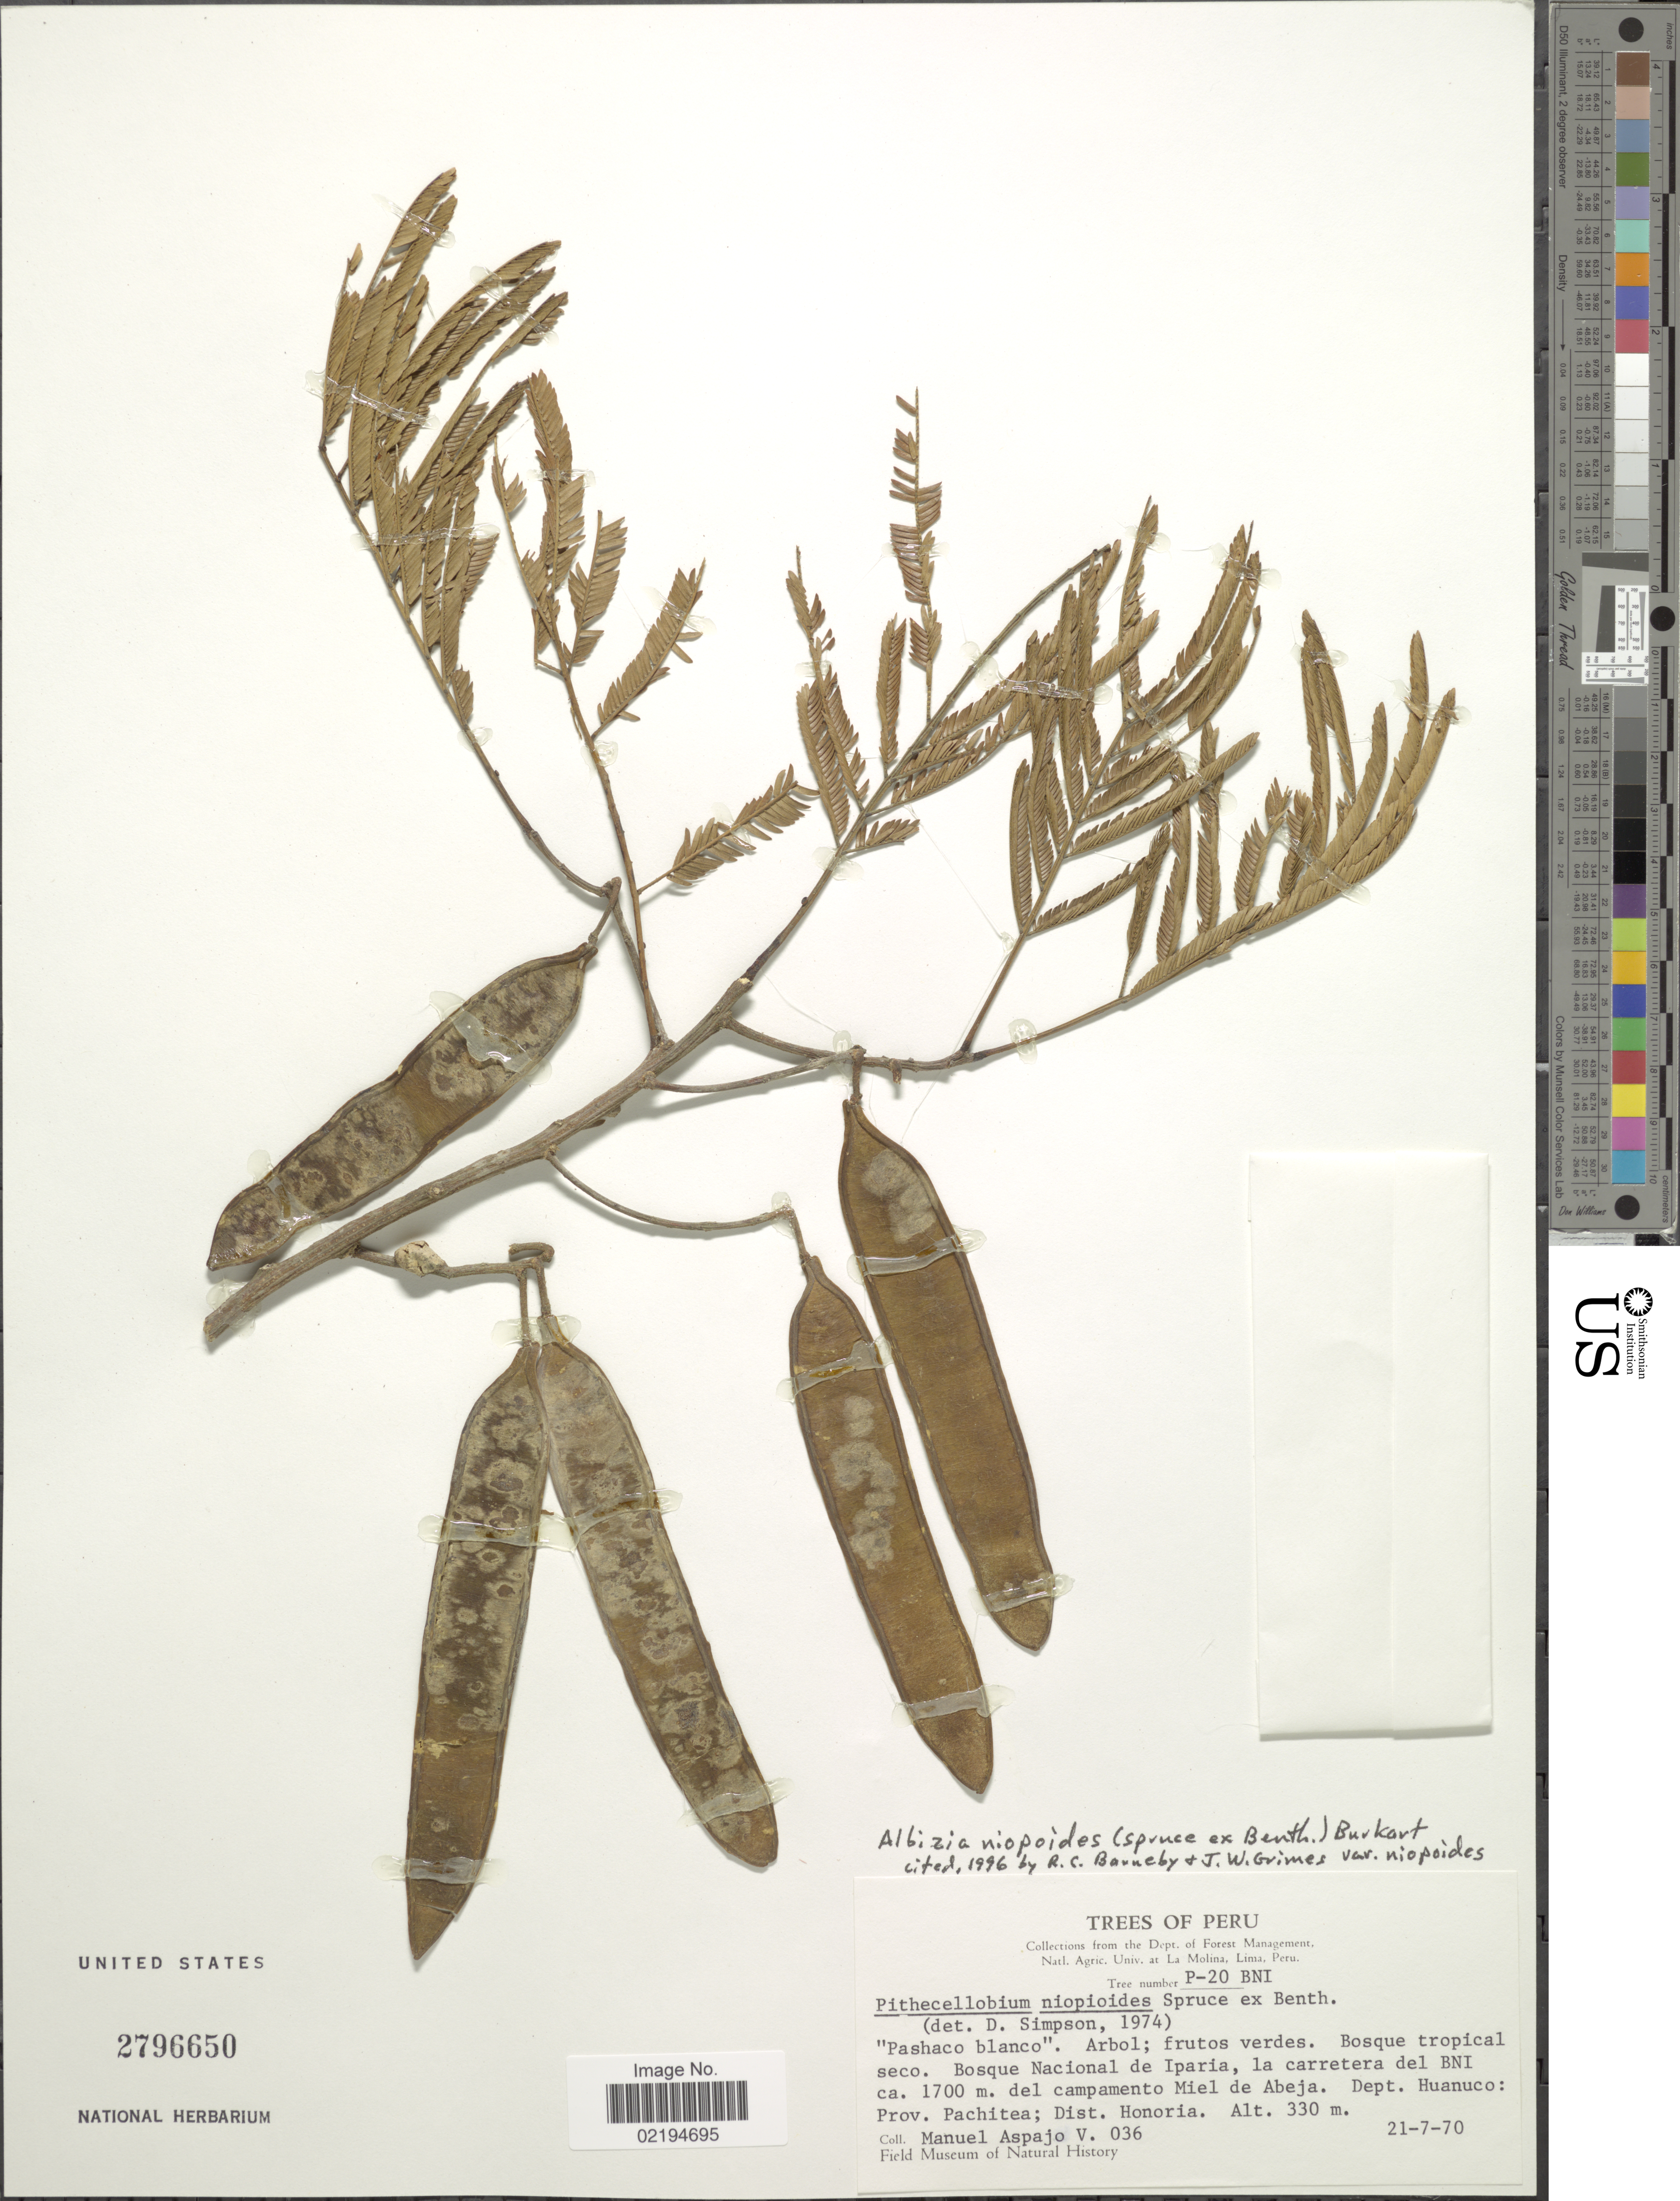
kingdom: Plantae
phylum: Tracheophyta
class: Magnoliopsida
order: Fabales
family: Fabaceae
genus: Pseudalbizzia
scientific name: Pseudalbizzia niopoides var. niopoides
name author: (Spruce ex Benth.) Koenen & Duno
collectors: M. Aspajo V.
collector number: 036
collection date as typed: Transcribed d/m/y: 21/7/70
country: Peru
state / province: Huánuco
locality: Bosque Nacional de Iparia, la carretera del BNI ca. 1700 m. del campamento Miel de Abeja, Prov. Pachitea; Dist. Honoria.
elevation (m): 330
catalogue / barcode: US 2796650